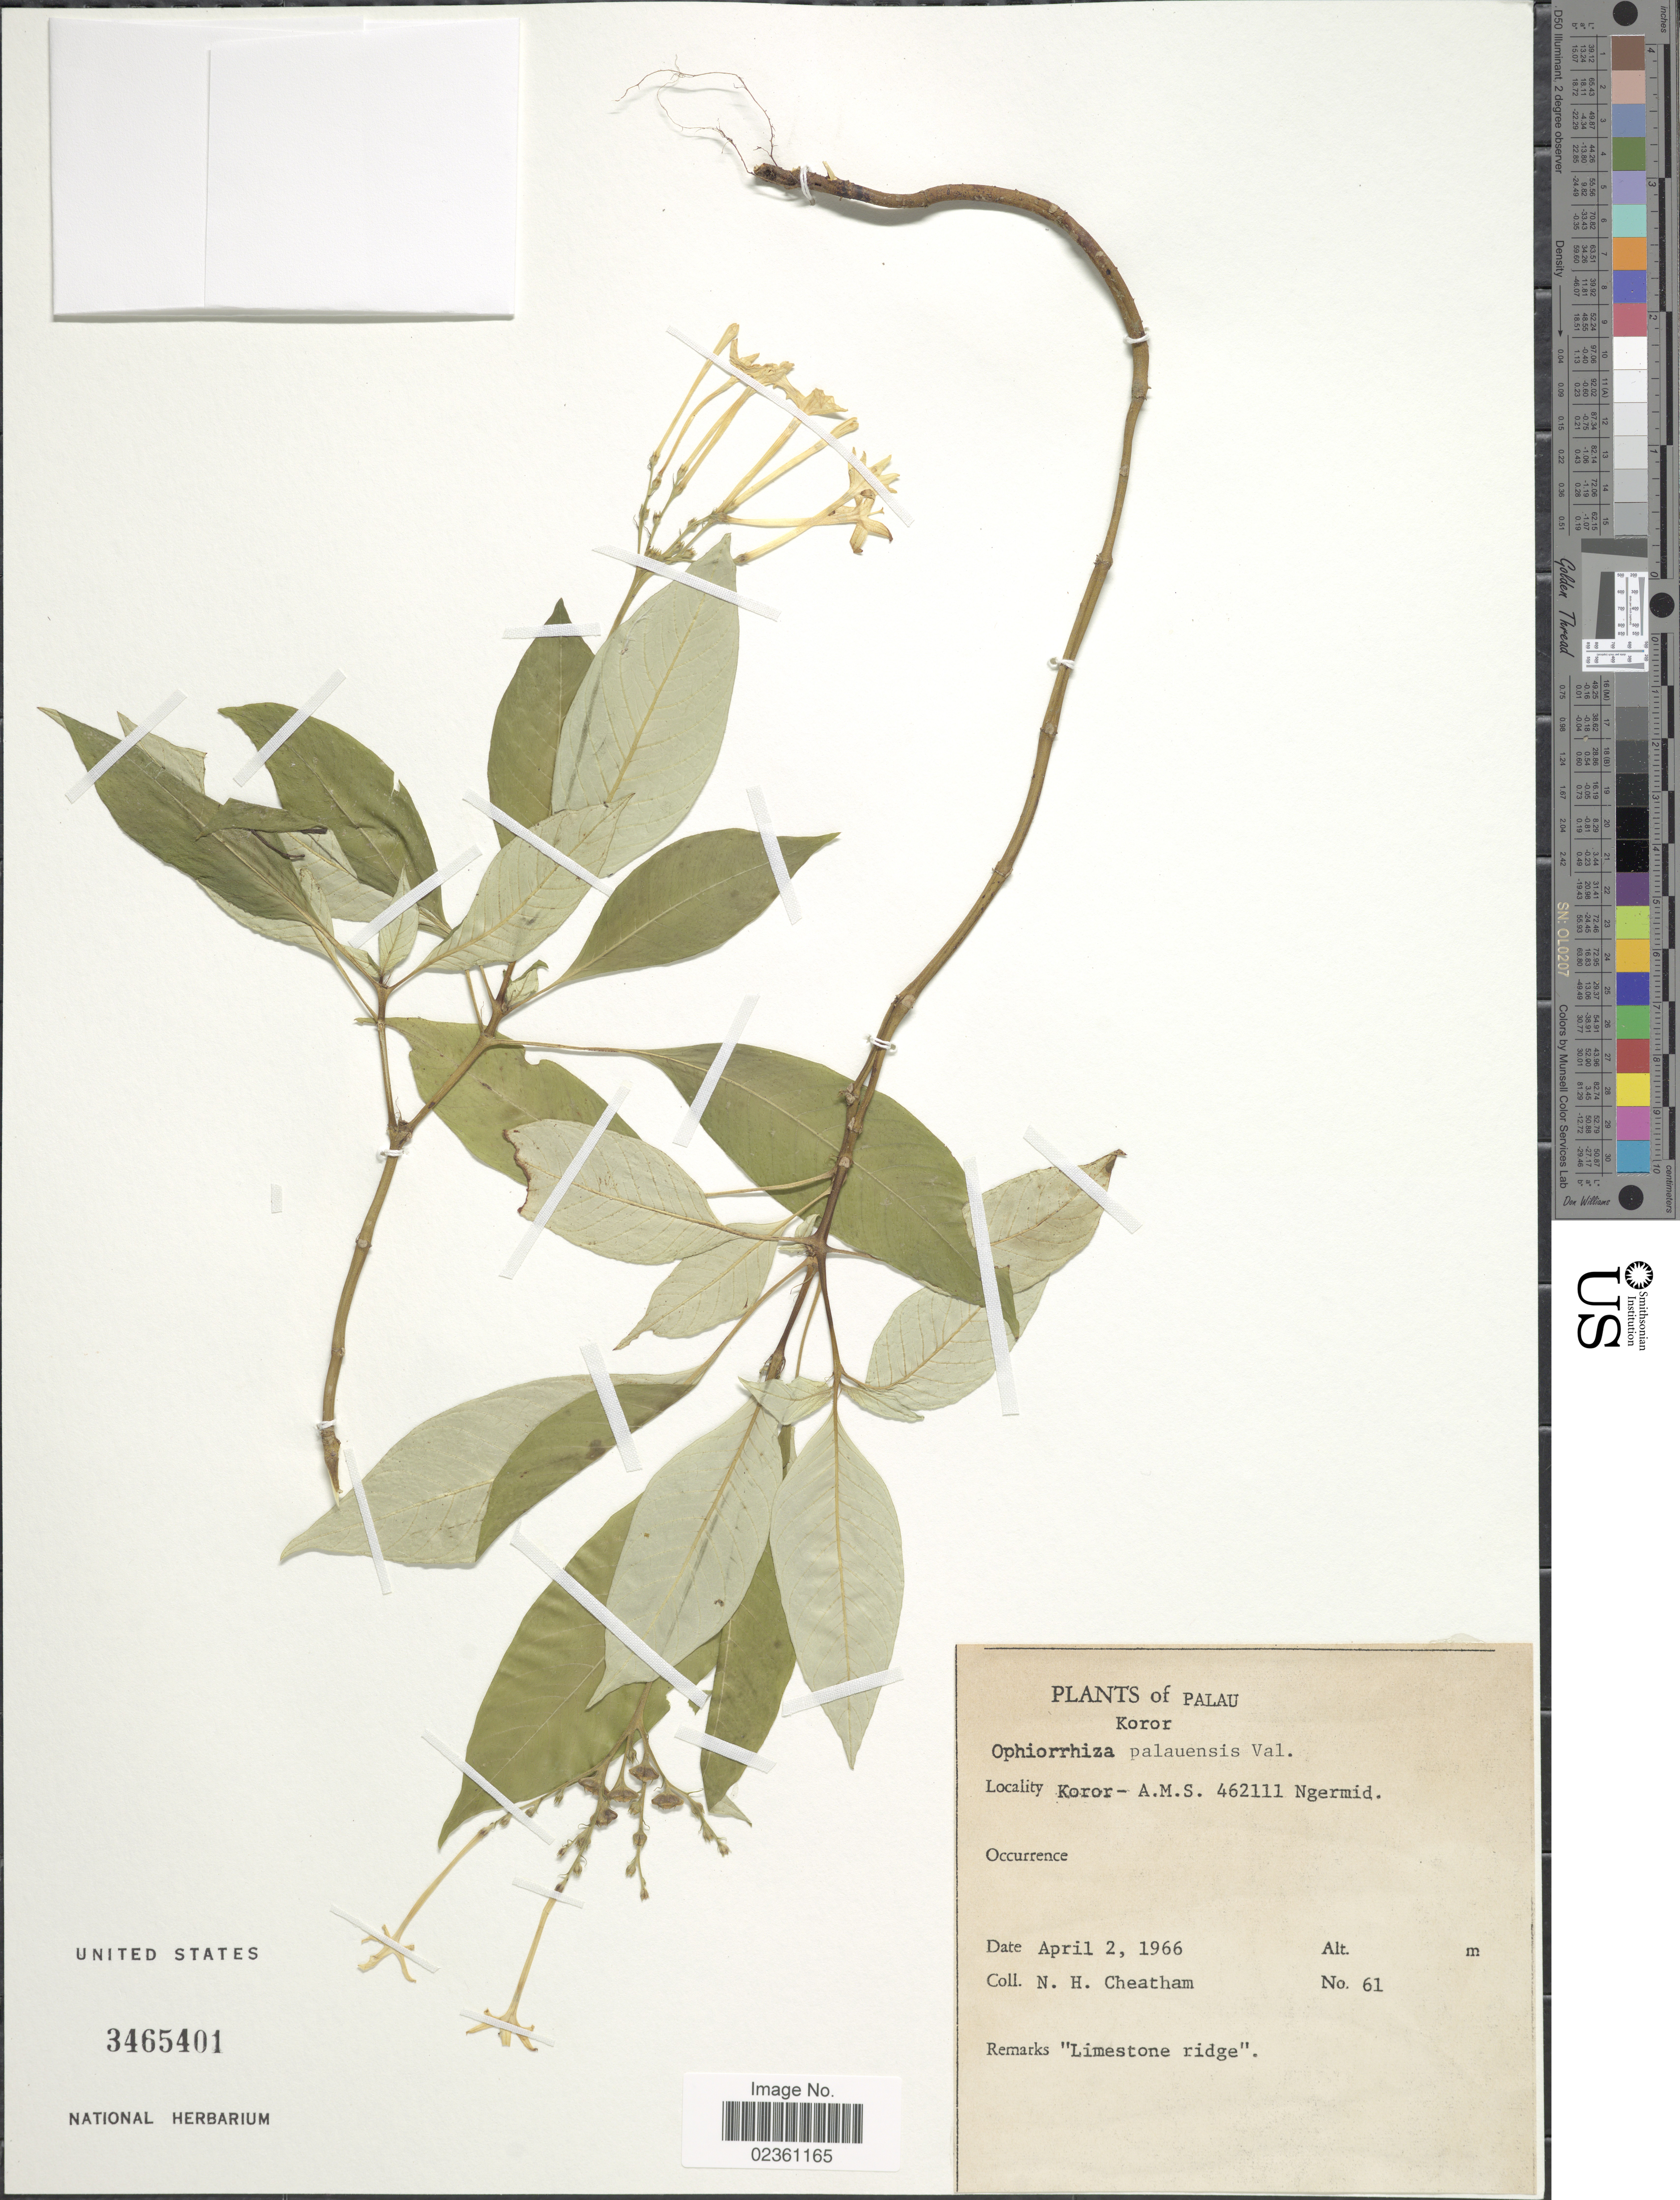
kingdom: Plantae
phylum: Tracheophyta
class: Magnoliopsida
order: Gentianales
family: Rubiaceae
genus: Ophiorrhiza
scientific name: Ophiorrhiza palauensis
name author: Valeton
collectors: N. H. Cheatham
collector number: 61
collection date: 1966-04-02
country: Palau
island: Oreor [Koror]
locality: Palau, Koror, Koror- A.M.S. 462111 Ngermid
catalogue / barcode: US 3465401